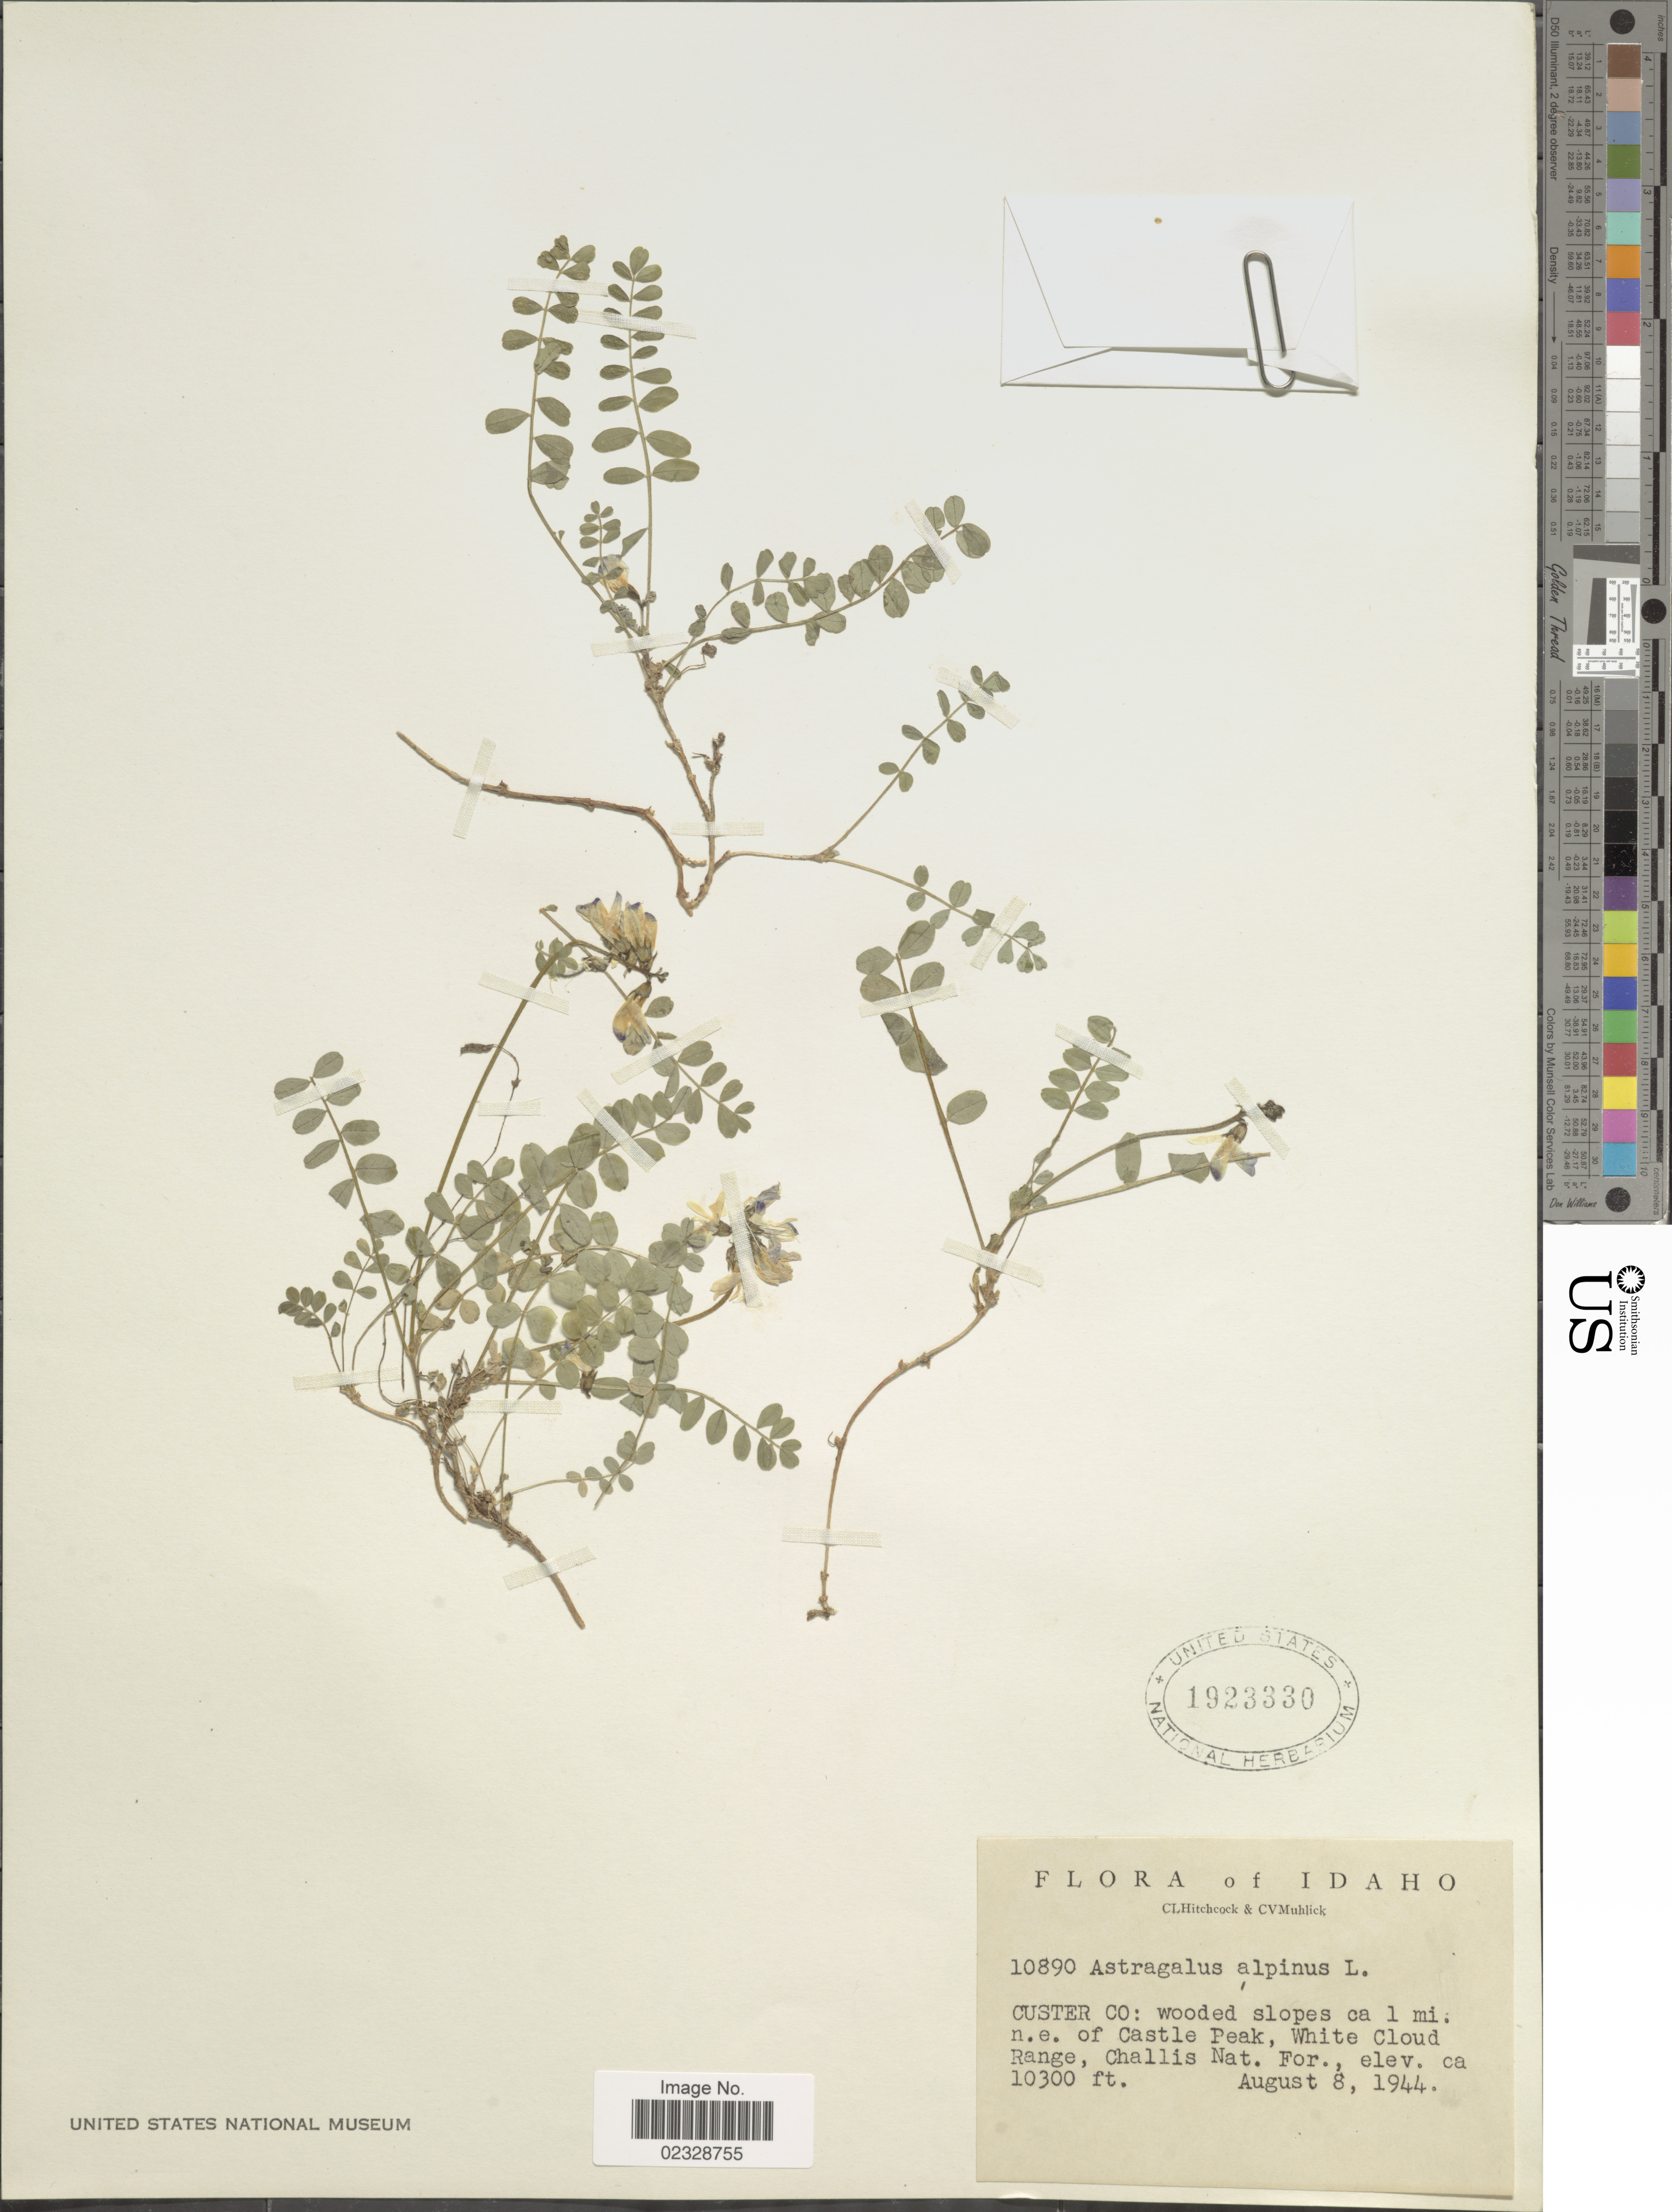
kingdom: Plantae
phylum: Tracheophyta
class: Magnoliopsida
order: Fabales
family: Fabaceae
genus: Astragalus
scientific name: Astragalus alpinus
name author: L.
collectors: C. L. Hitchcock & C. V. Muhlick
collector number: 10890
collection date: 1944-08-08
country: United States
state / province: Idaho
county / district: Custer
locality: Custer Co., ca 1 mi n.e. of Castle Peak, White Cloud Range, Challis Nat. For.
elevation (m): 3139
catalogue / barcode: US 1923330